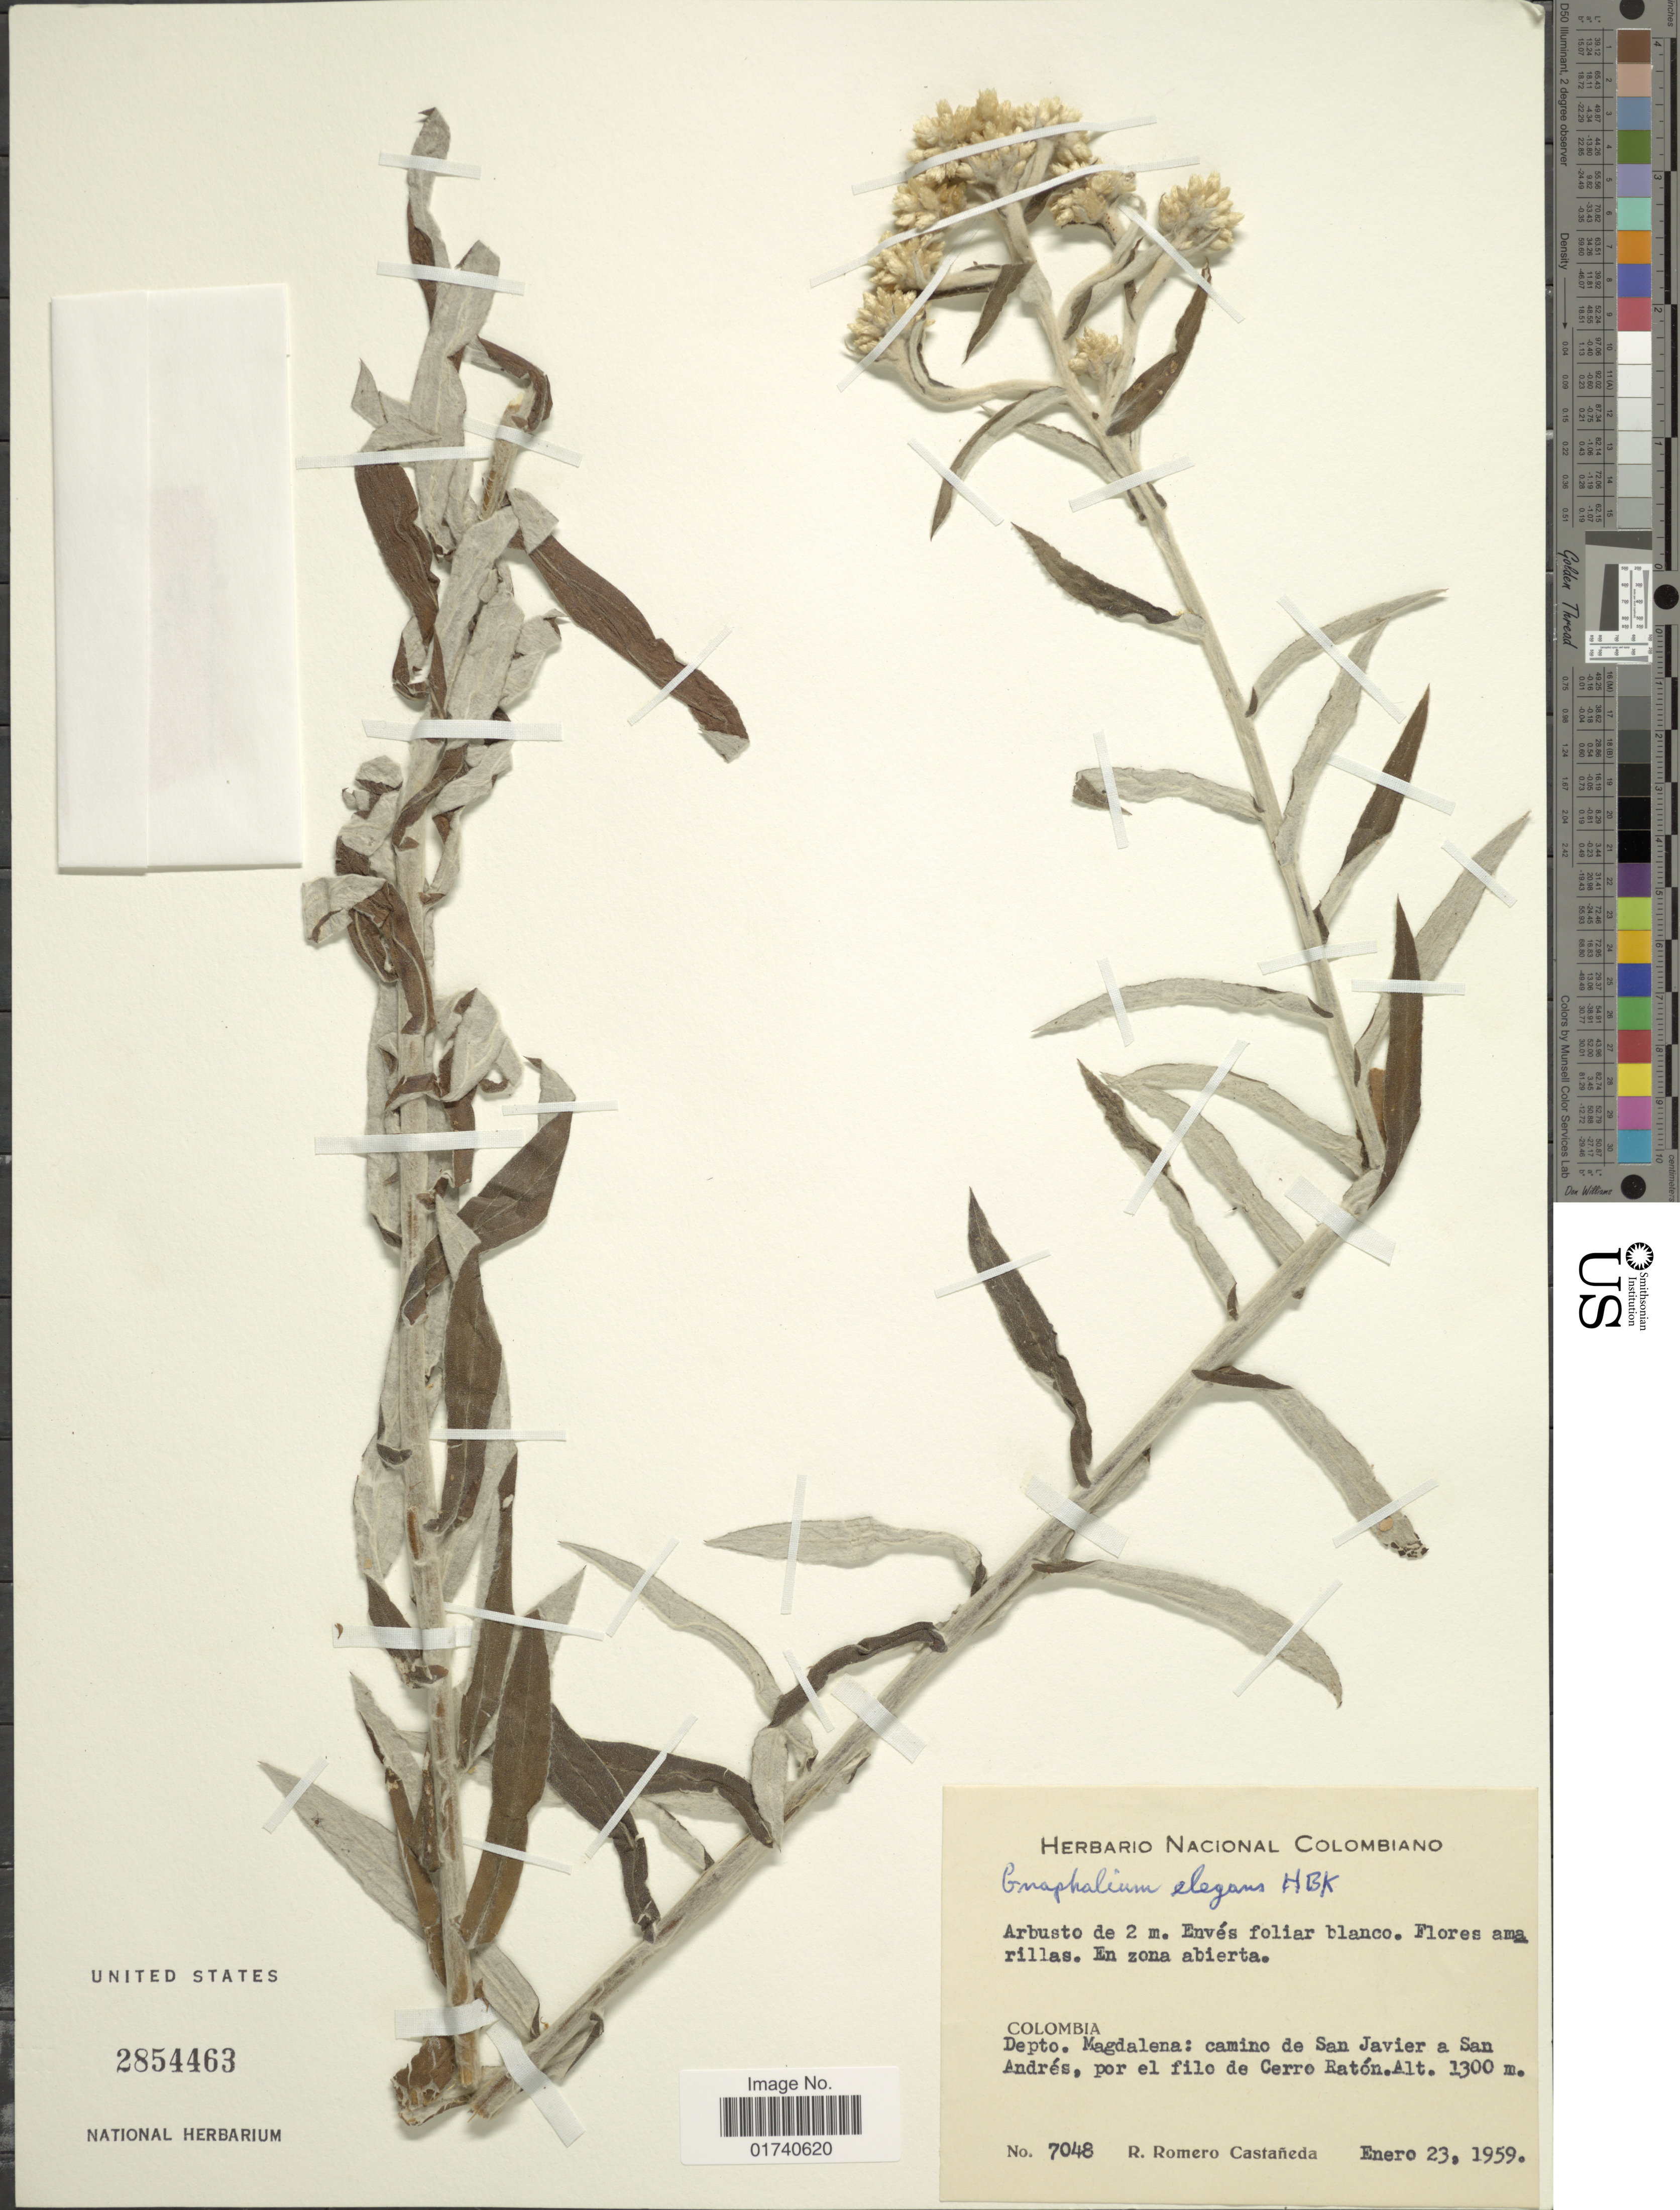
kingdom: Plantae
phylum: Tracheophyta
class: Magnoliopsida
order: Asterales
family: Asteraceae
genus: Pseudognaphalium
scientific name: Pseudognaphalium elegans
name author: (Kunth) Kartesz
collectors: R. Romero Castañeda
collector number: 7048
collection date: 1959-01-23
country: Colombia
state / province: Magdalena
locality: Depto. Magdalena: camino de San Javier a San Andres, por el filo de Cerro Raton.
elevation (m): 1300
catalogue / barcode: US 2854463